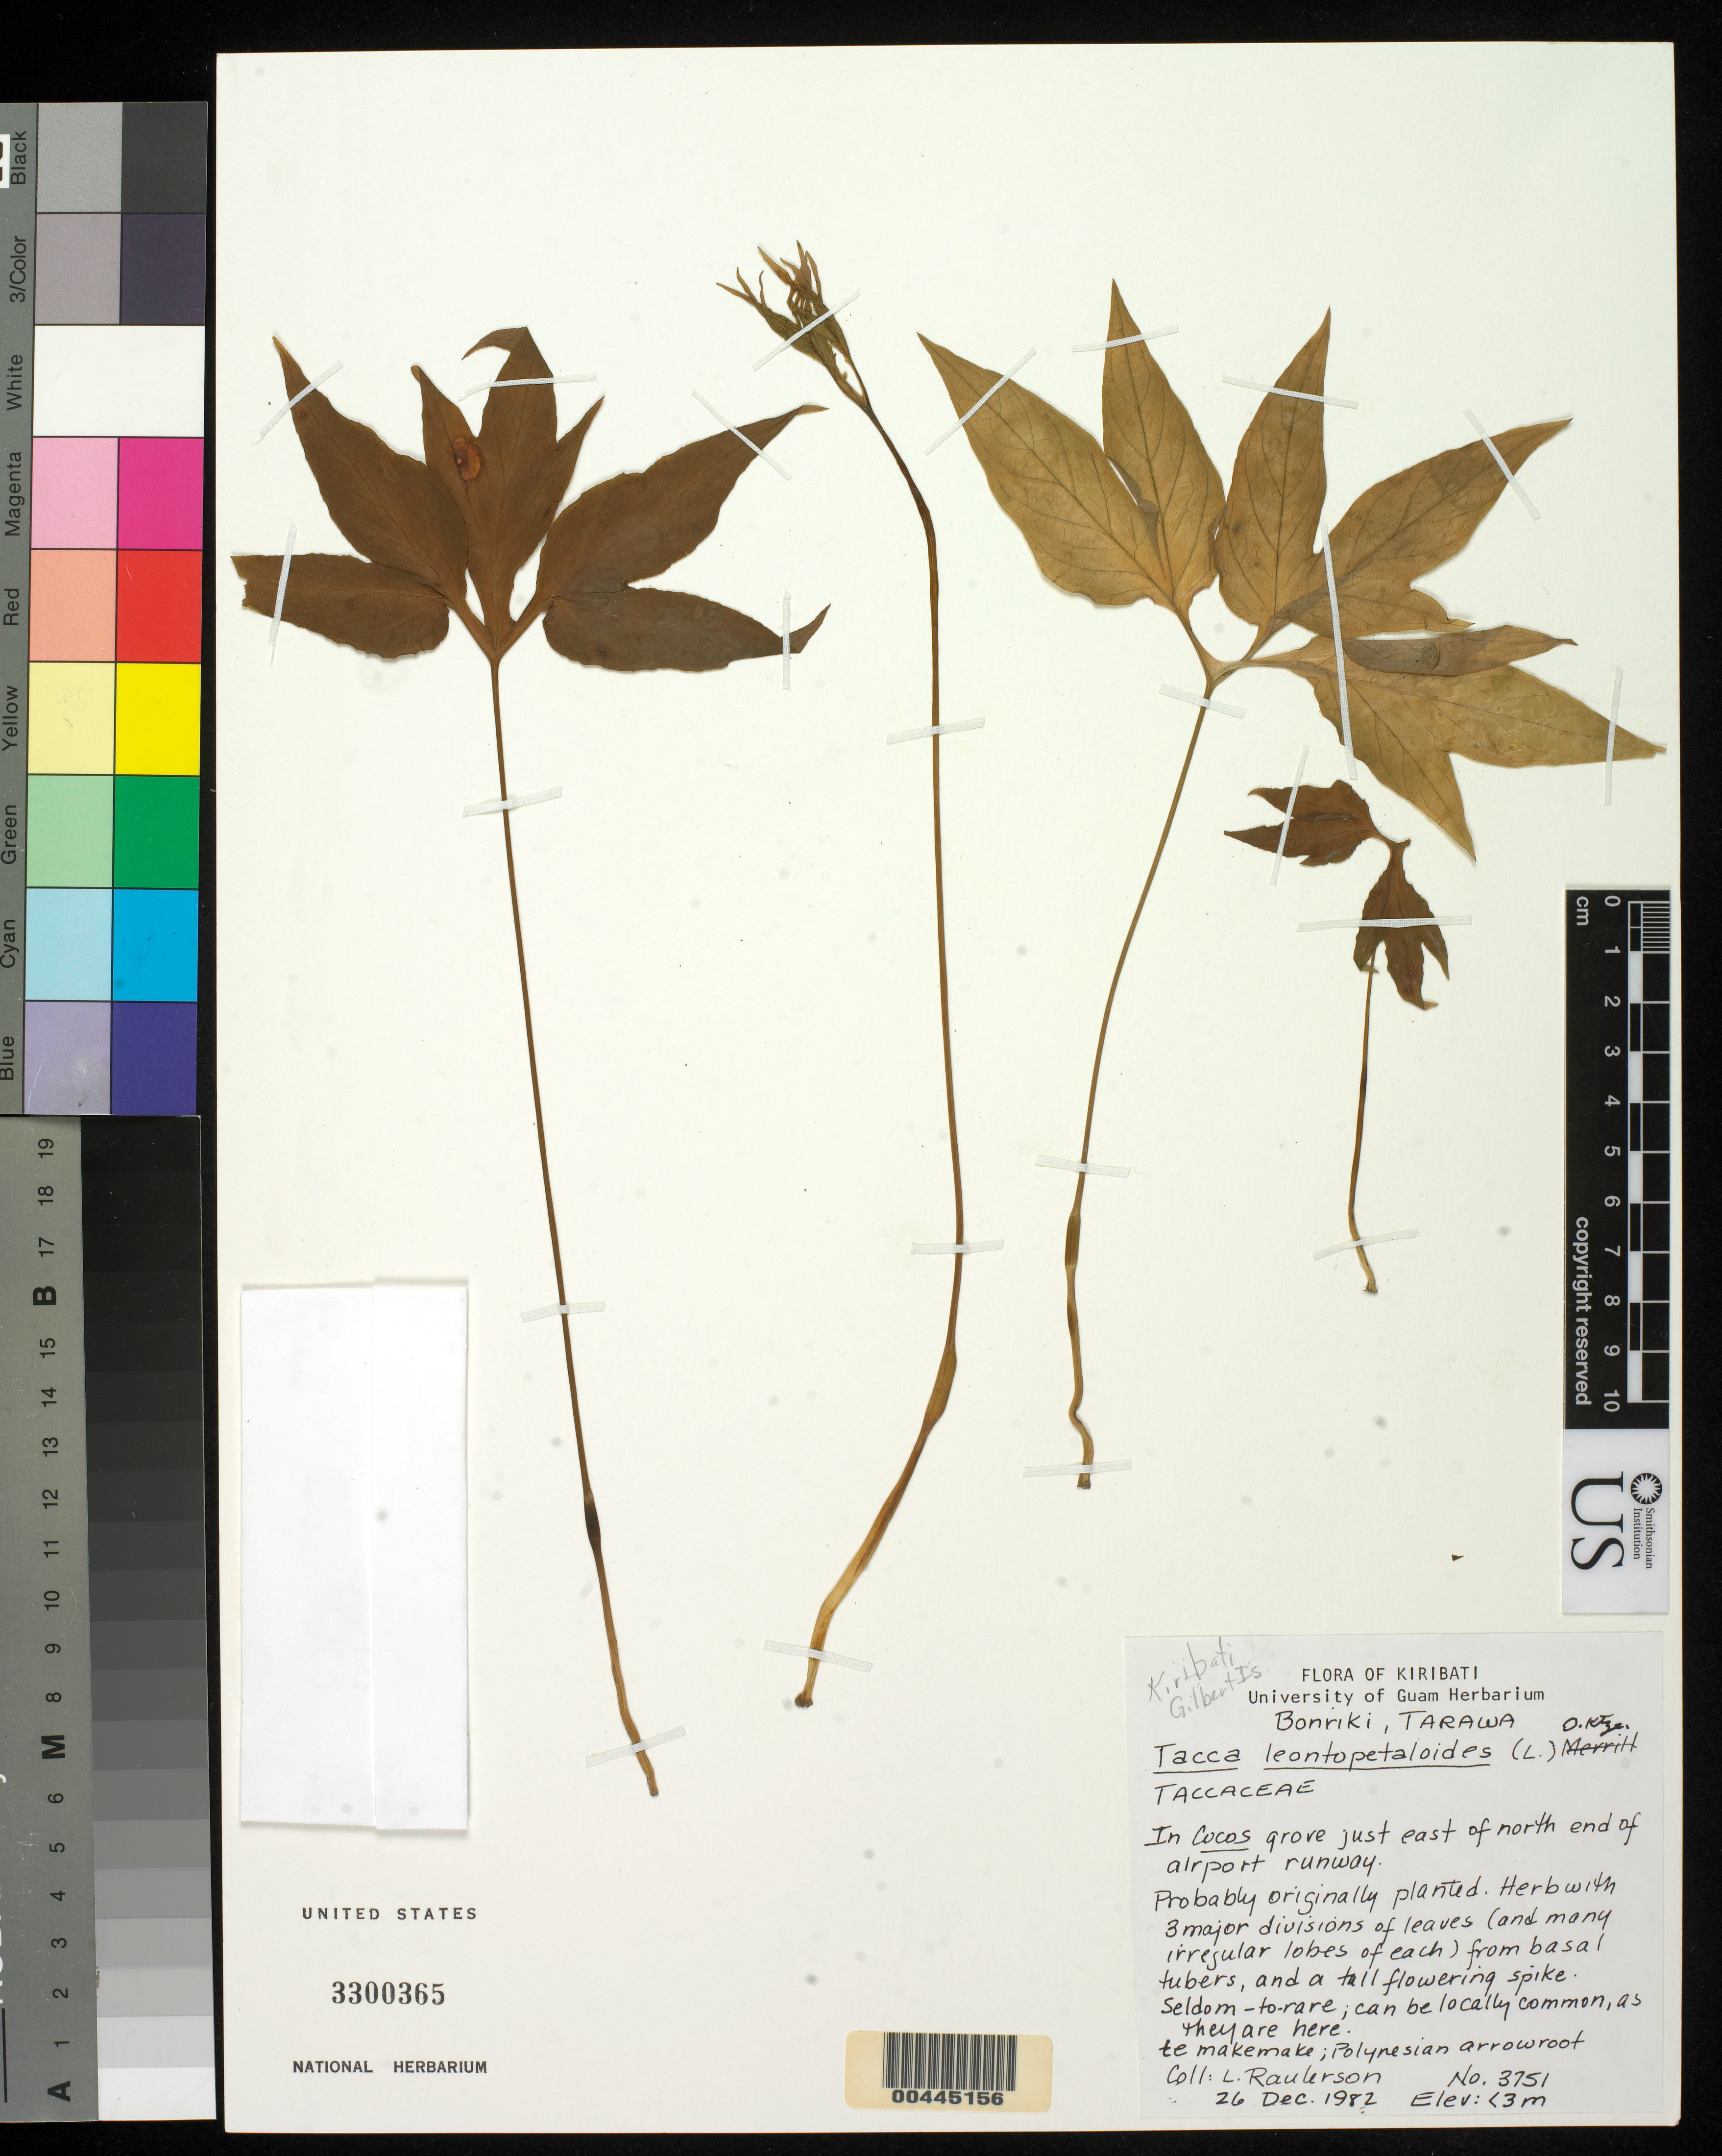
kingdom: Plantae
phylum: Tracheophyta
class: Liliopsida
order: Dioscoreales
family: Dioscoreaceae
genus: Tacca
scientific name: Tacca leontopetaloides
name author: (L.) Kuntze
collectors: L. Raulerson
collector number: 3751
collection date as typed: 26 Dec 1982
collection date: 1982-12-26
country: Kiribati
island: Tarawa Atoll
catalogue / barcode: US 3300365